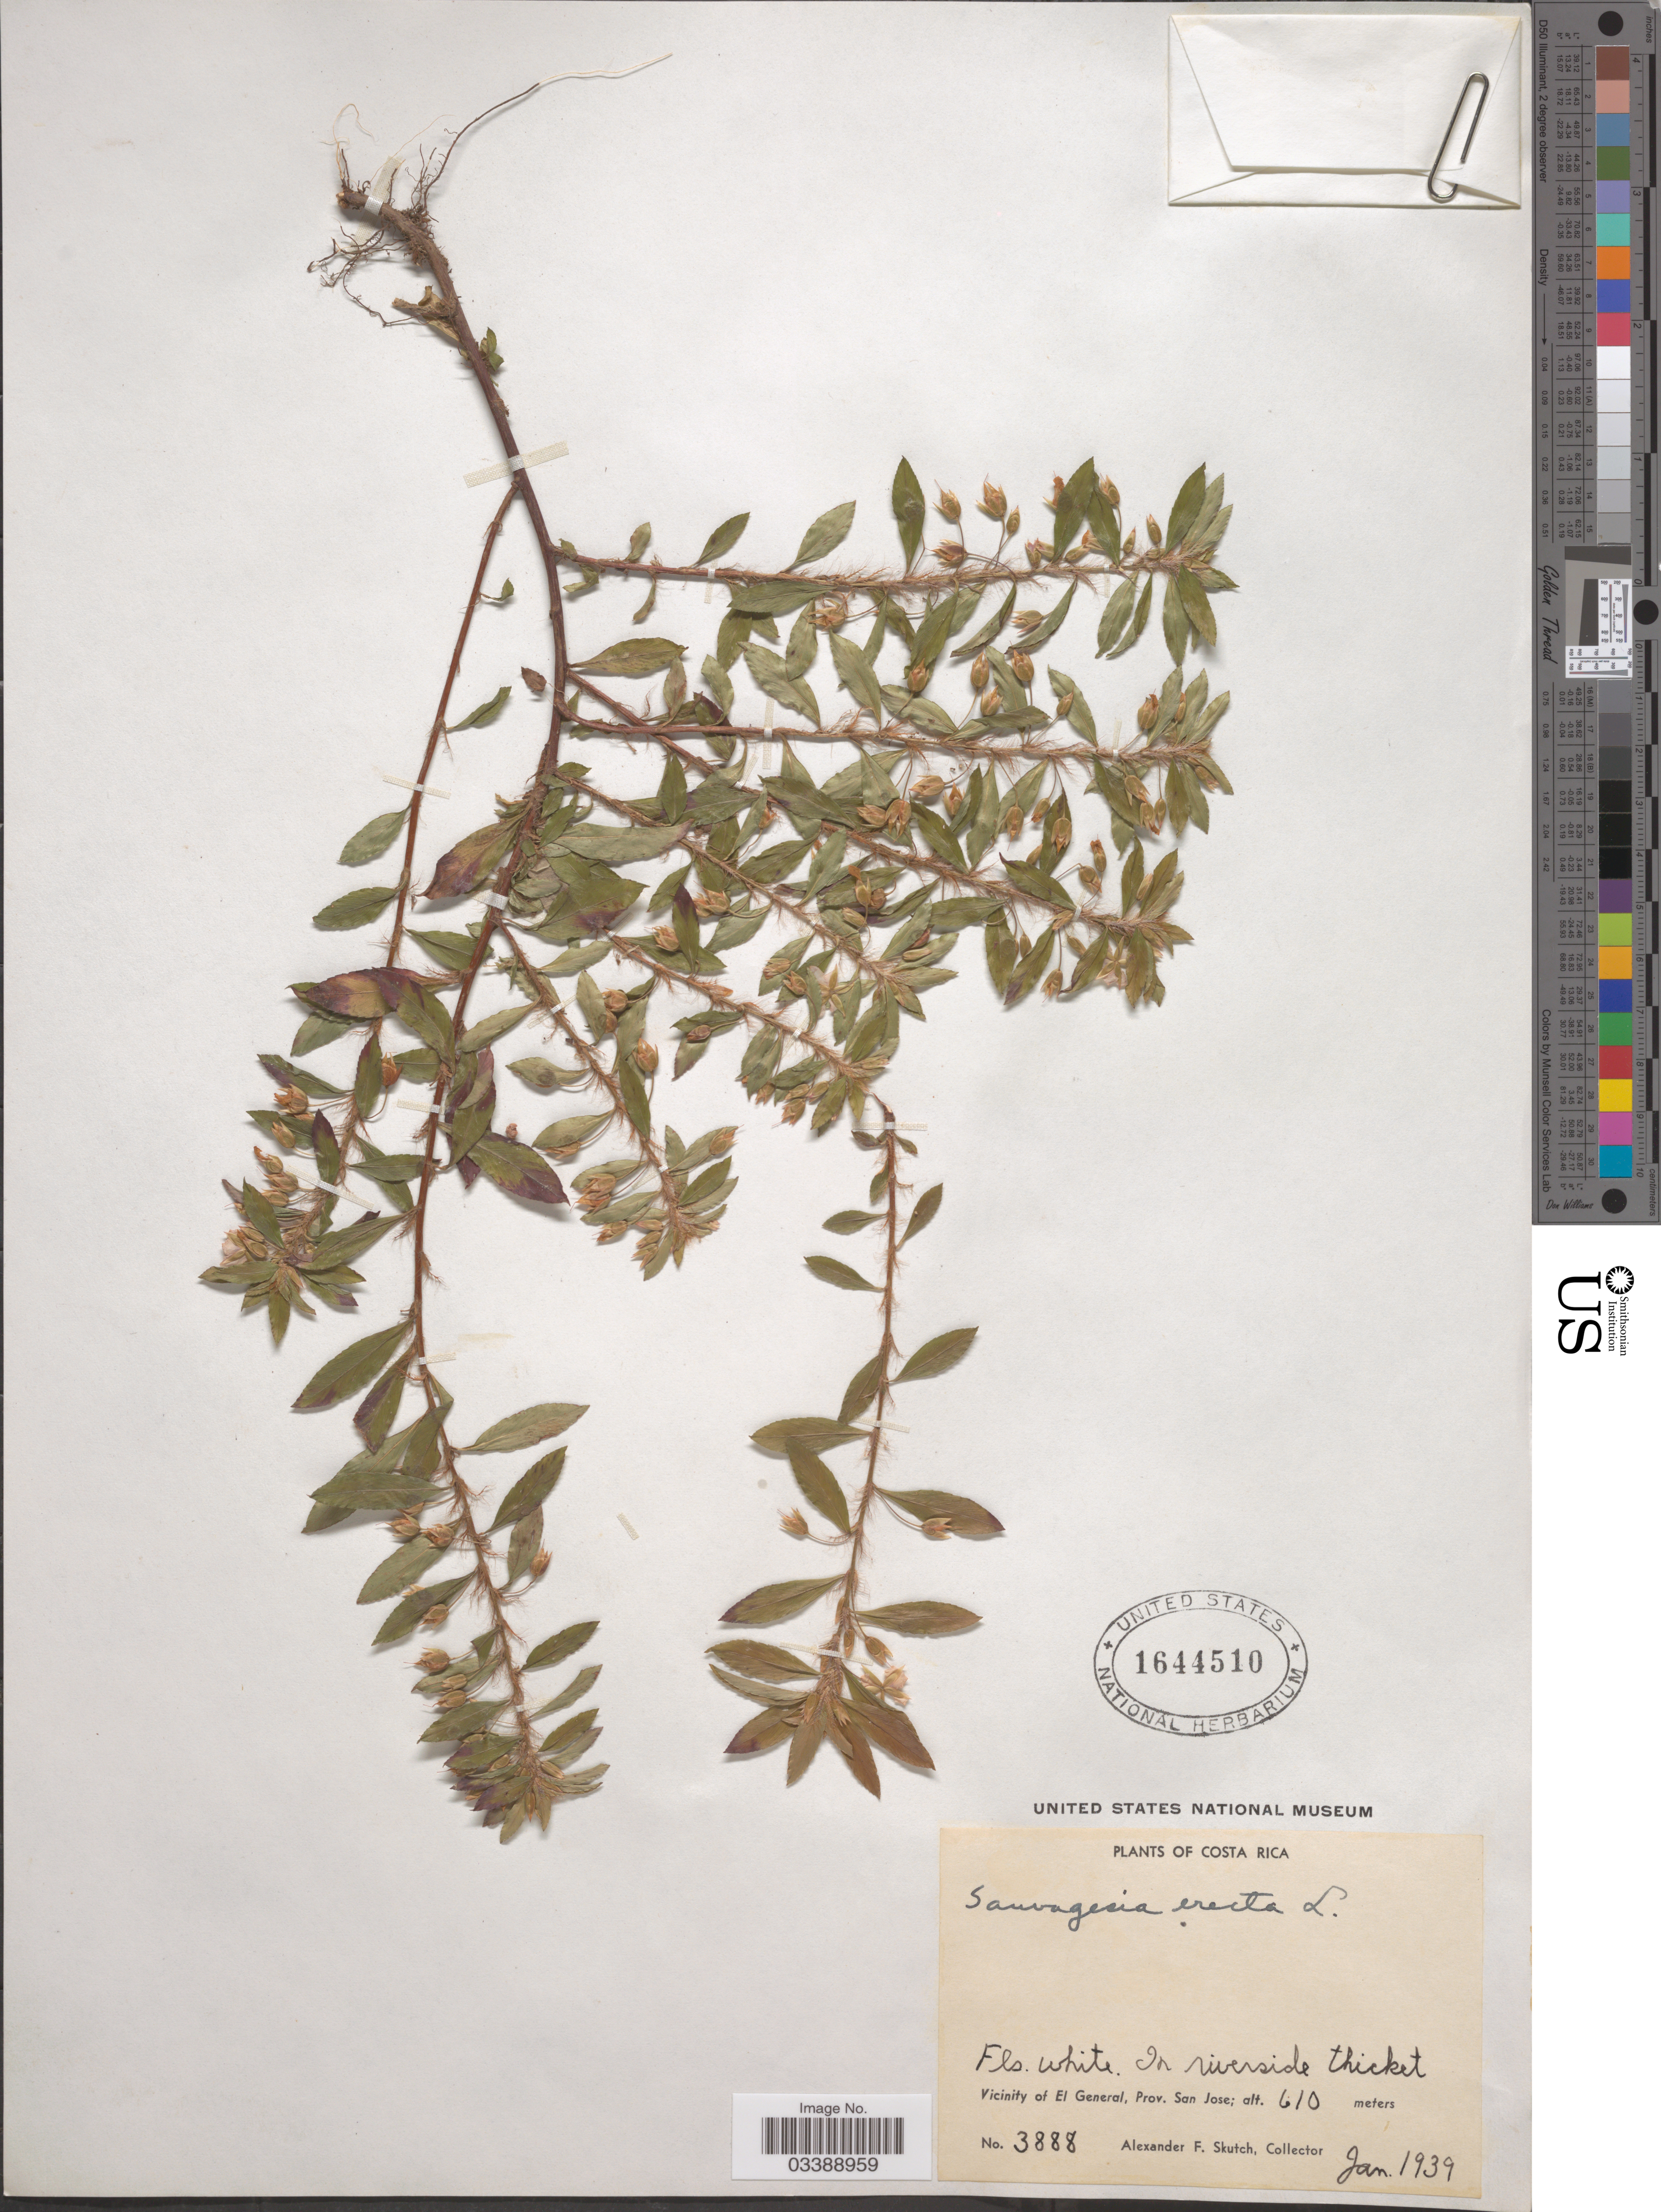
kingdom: Plantae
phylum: Tracheophyta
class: Magnoliopsida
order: Malpighiales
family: Ochnaceae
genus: Sauvagesia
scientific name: Sauvagesia erecta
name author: L.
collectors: A. F. Skutch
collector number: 3888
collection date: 1939-01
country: Costa Rica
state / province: San José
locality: Vicinity of El General.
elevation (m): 610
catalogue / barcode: US 1644510